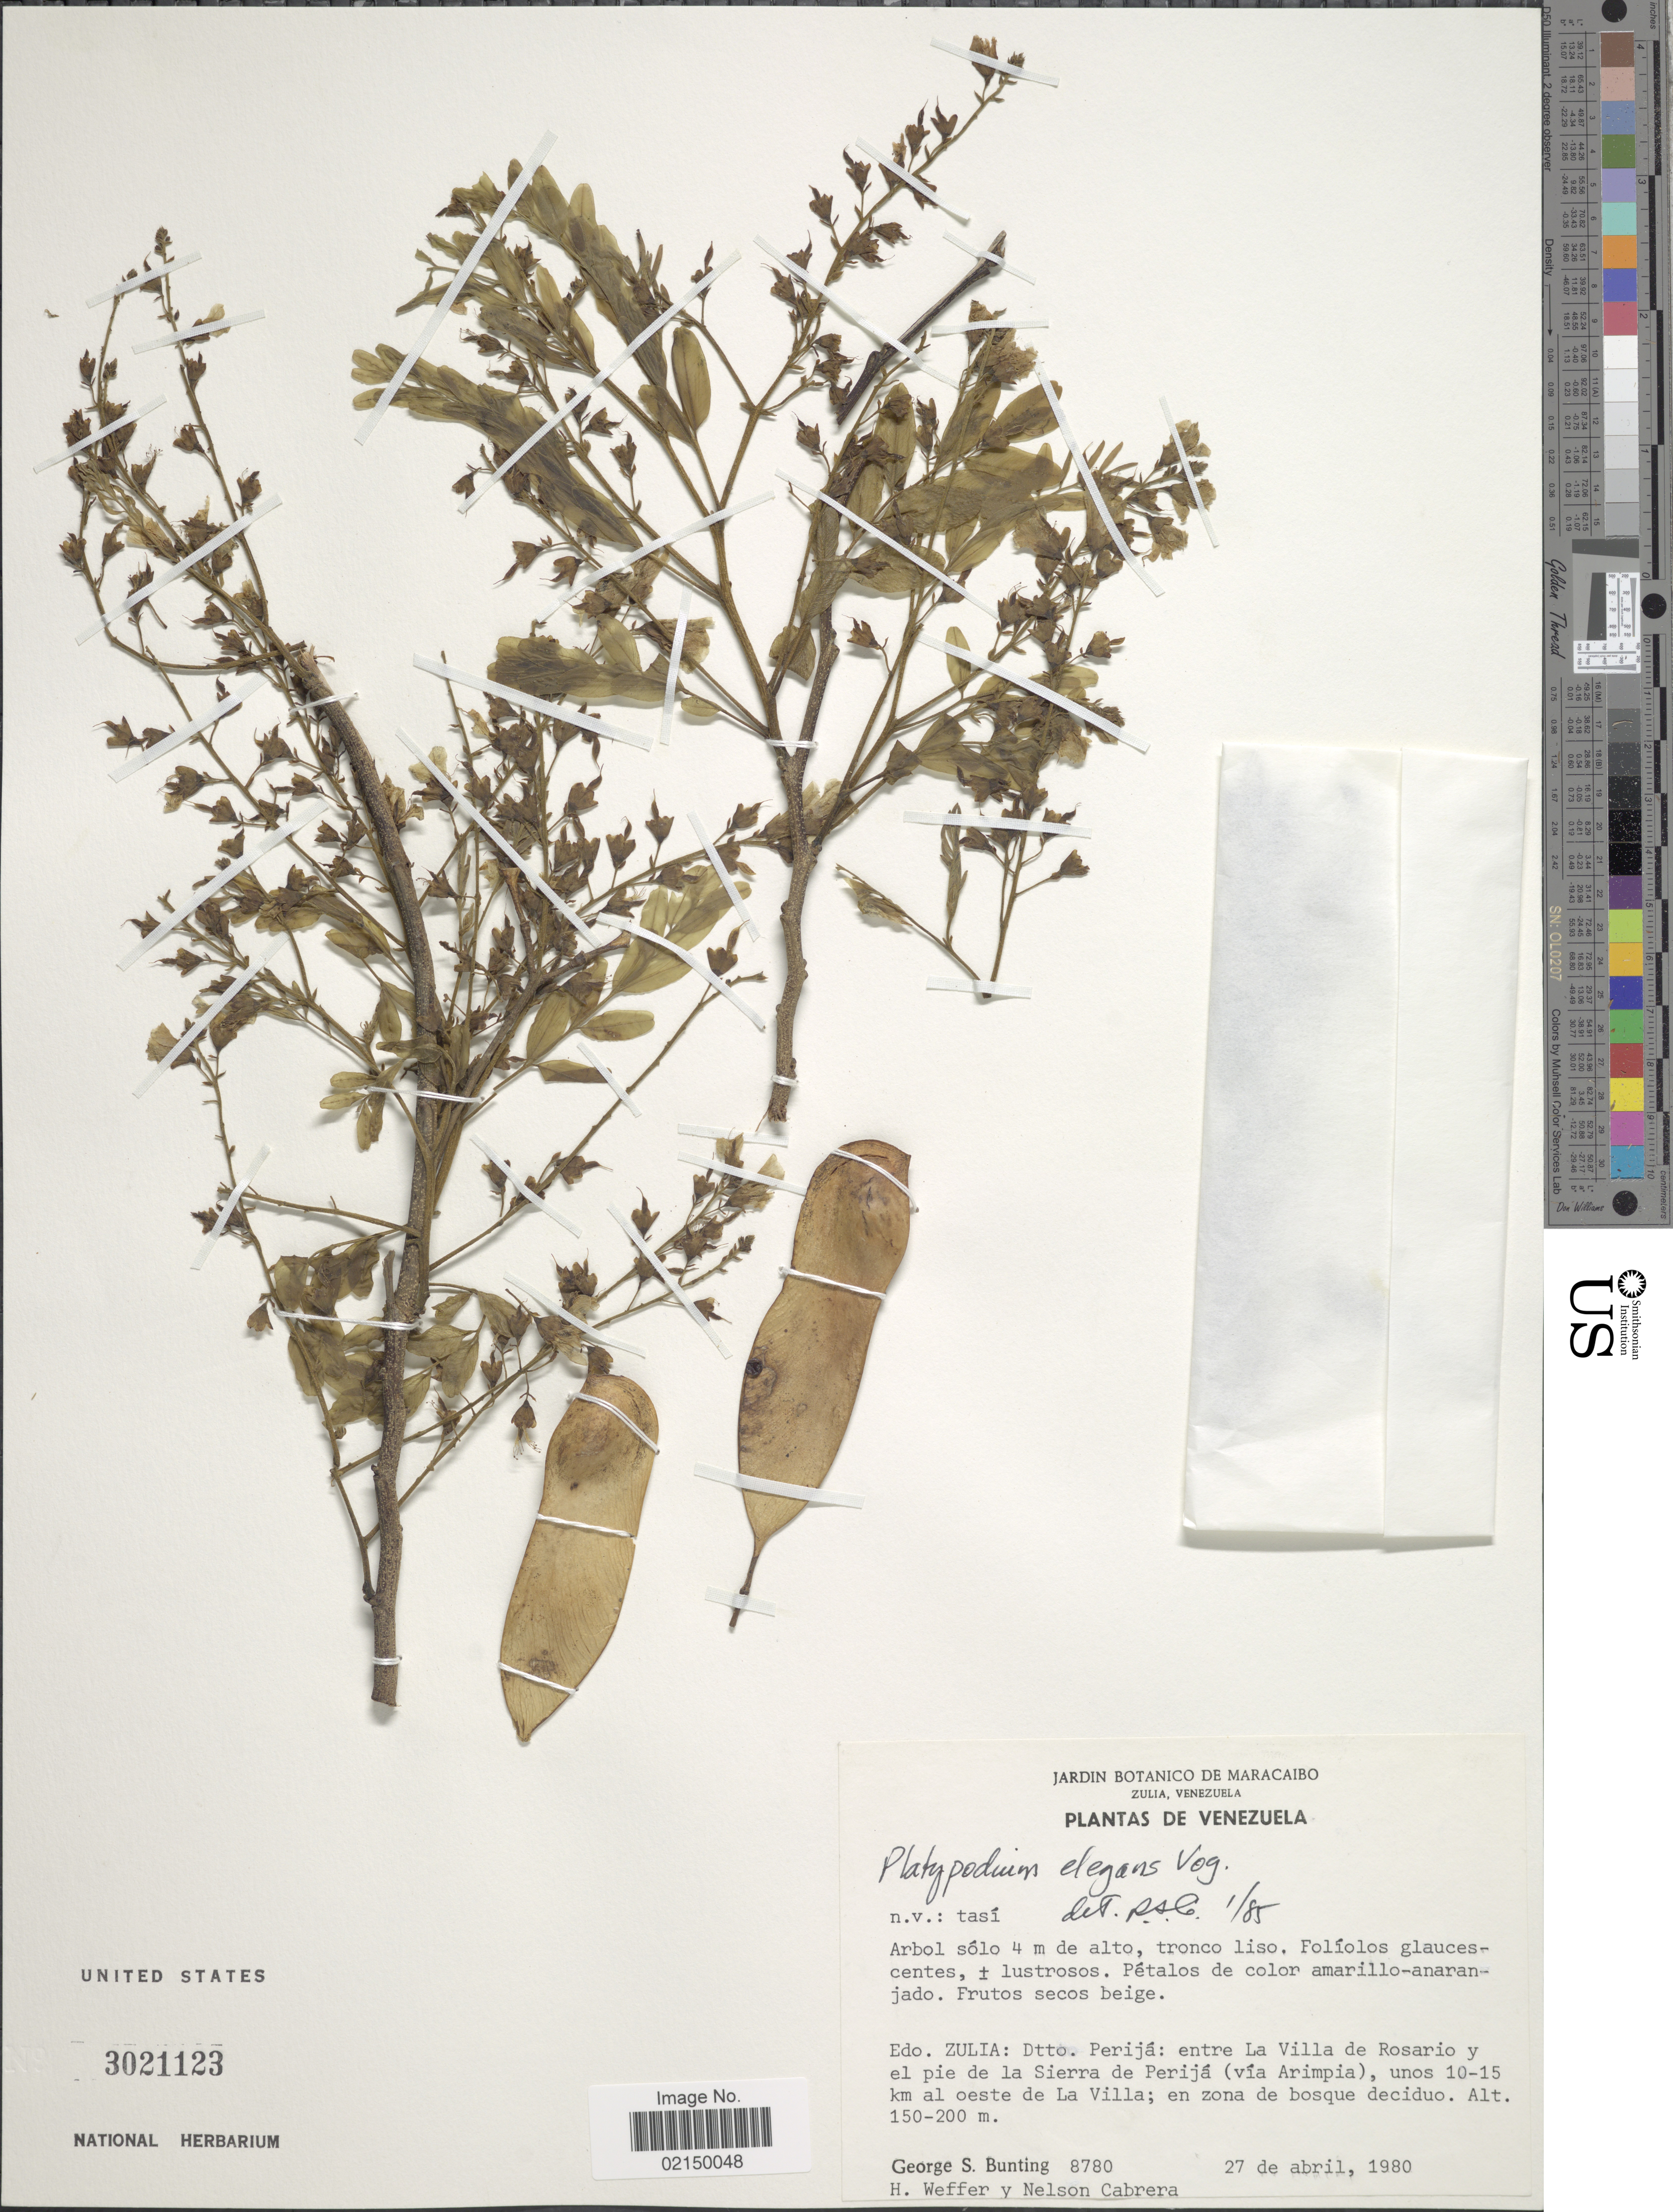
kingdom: Plantae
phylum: Tracheophyta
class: Magnoliopsida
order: Fabales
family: Fabaceae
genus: Platypodium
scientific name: Platypodium elegans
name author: Vogel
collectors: G. S. Bunting, H. Weffer & N. Cabrera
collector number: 8780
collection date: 1980-04-27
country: Venezuela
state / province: Zulia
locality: Dtto. Perija: entre La Villa de Rosario y el pie de la Sierra de Perija (via Arimpia), unos 10-15 km al oeste de la Villa; en zona de bosque deciduo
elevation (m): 150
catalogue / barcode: US 3021123